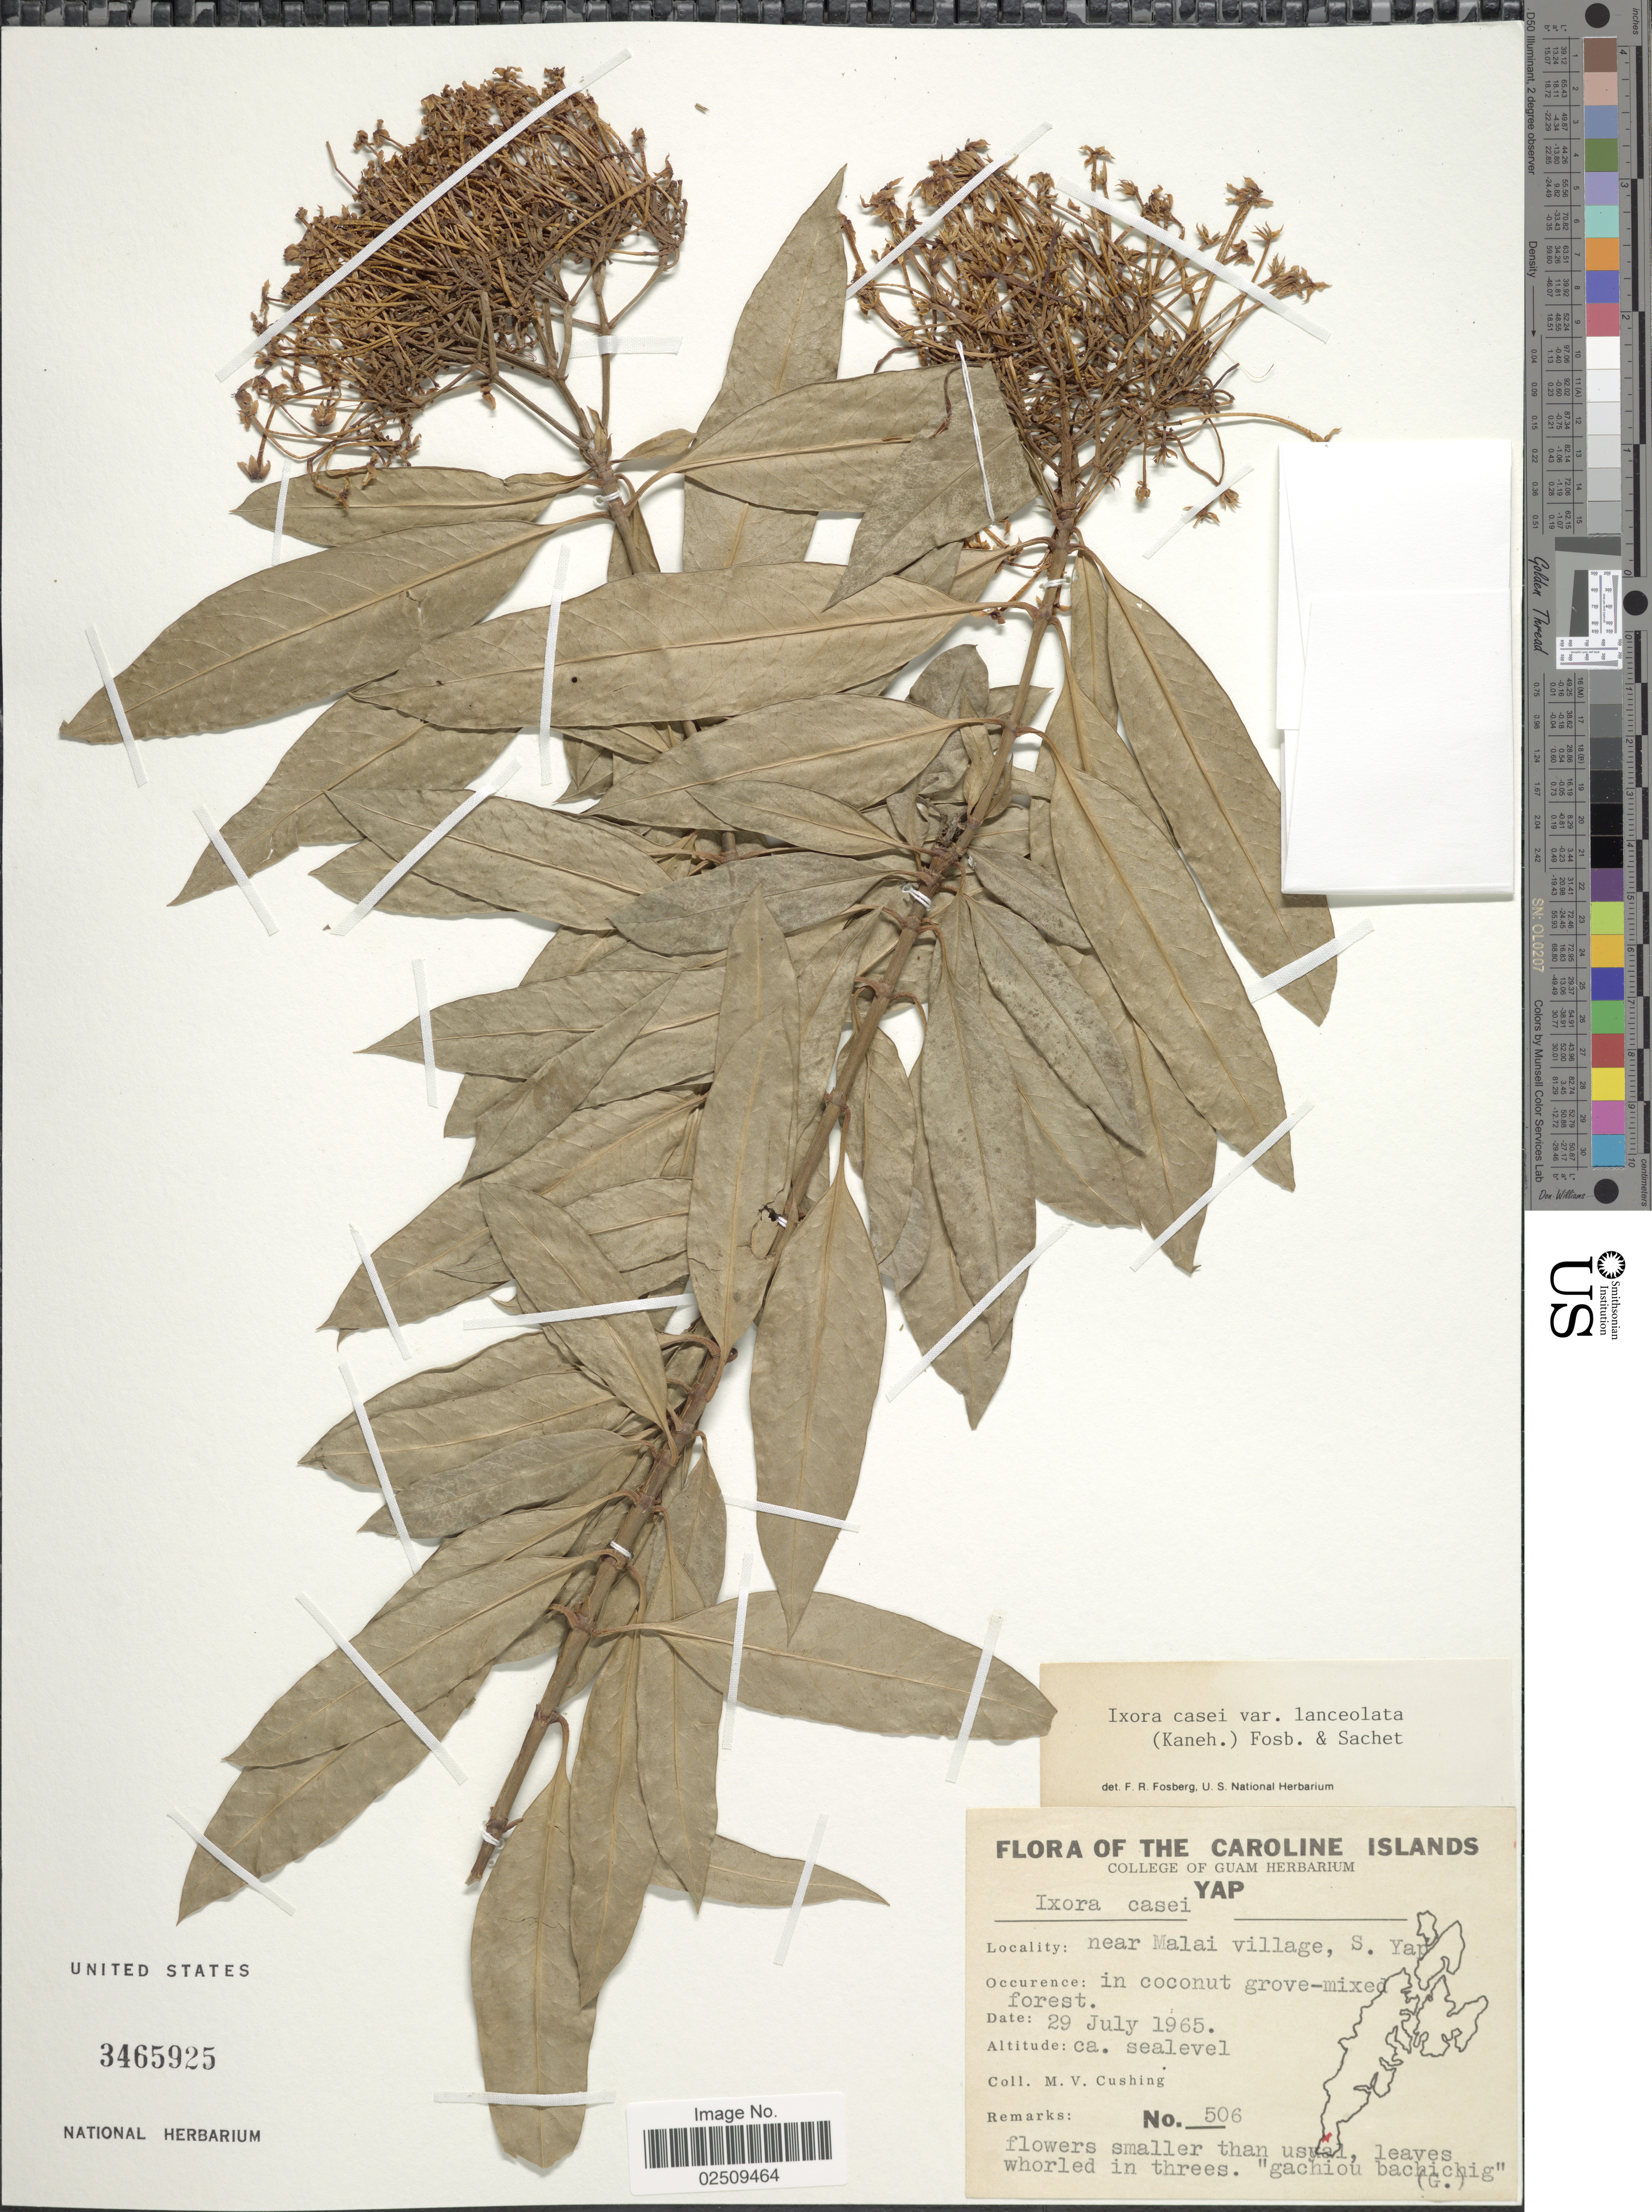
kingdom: Plantae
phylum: Tracheophyta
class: Magnoliopsida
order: Gentianales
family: Rubiaceae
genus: Ixora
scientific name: Ixora casei var. lanceolata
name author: (Kaneh.) Fosberg & Sachet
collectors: M. V. Cushing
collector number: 5096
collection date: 1965-07-29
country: Micronesia, Federated States of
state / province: Yap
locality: The Caroline Islands, near Malai village, S. Yap, in coconut grove-mixed forest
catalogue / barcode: US 3465925